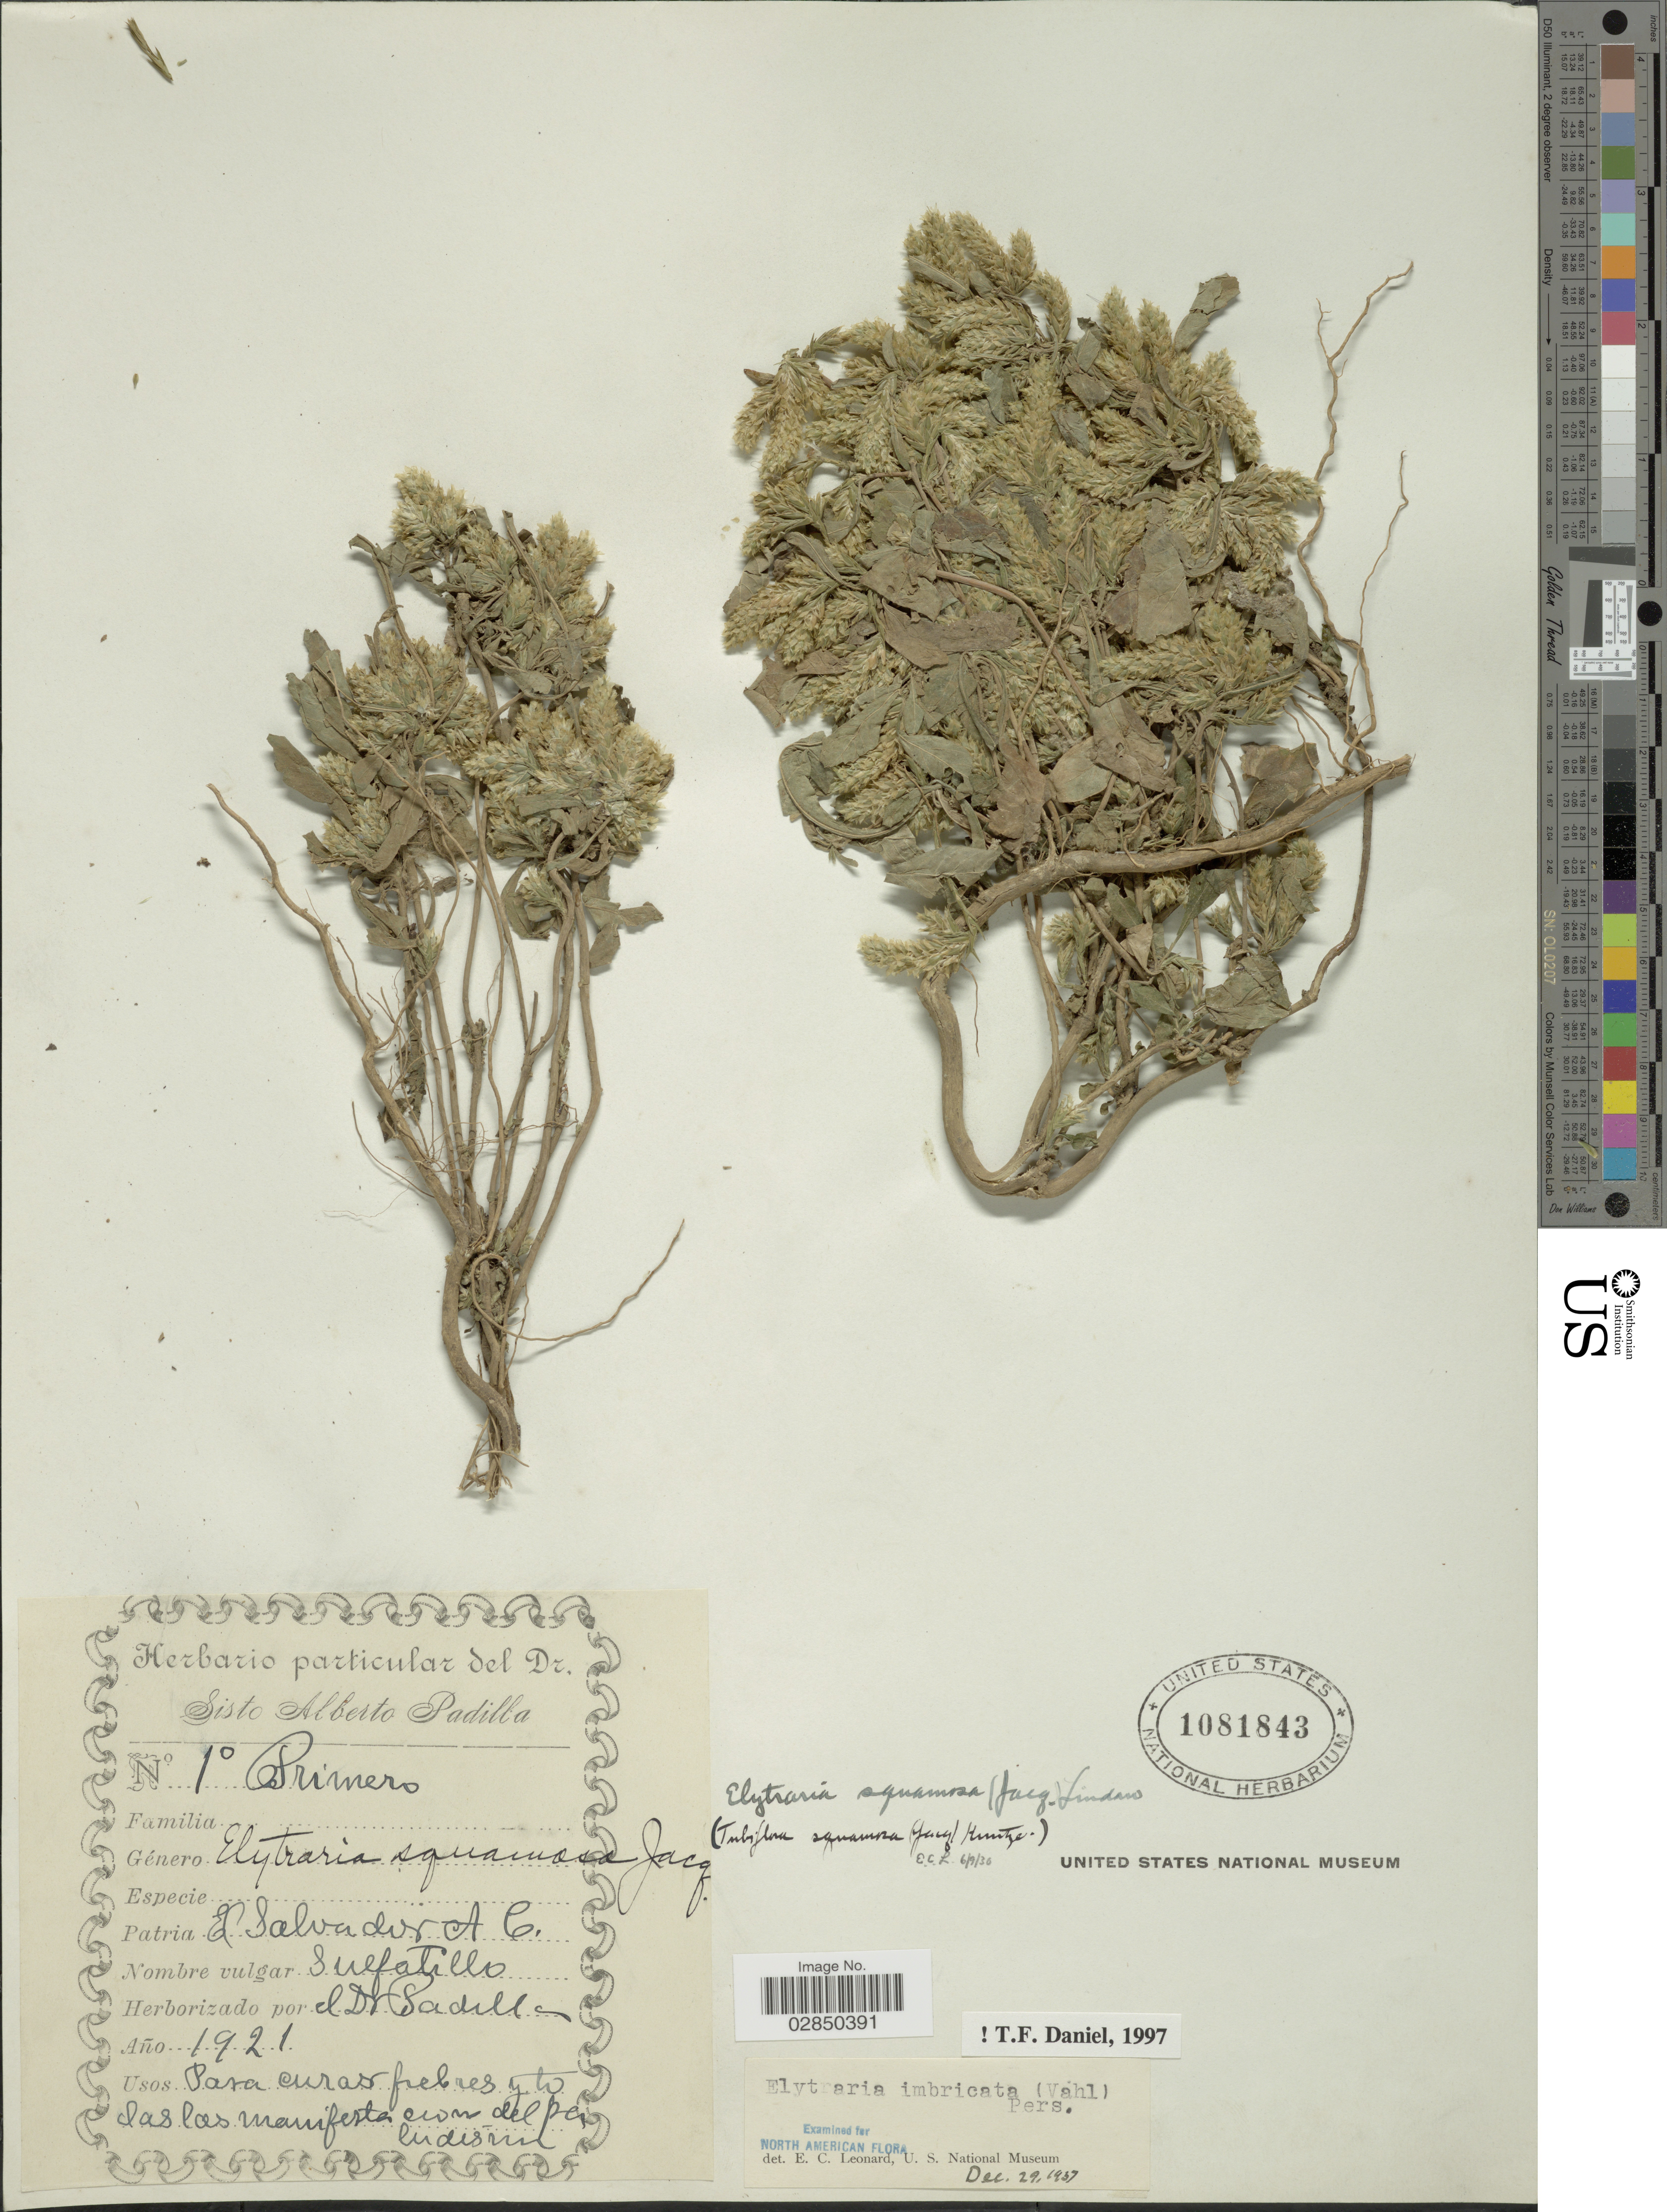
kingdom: Plantae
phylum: Tracheophyta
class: Magnoliopsida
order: Lamiales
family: Acanthaceae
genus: Elytraria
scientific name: Elytraria imbricata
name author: (Vahl) Pers.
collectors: ex herb. Sisto Alberto Padilla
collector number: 1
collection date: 1921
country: El Salvador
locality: El Salvador A C.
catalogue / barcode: US 1081843